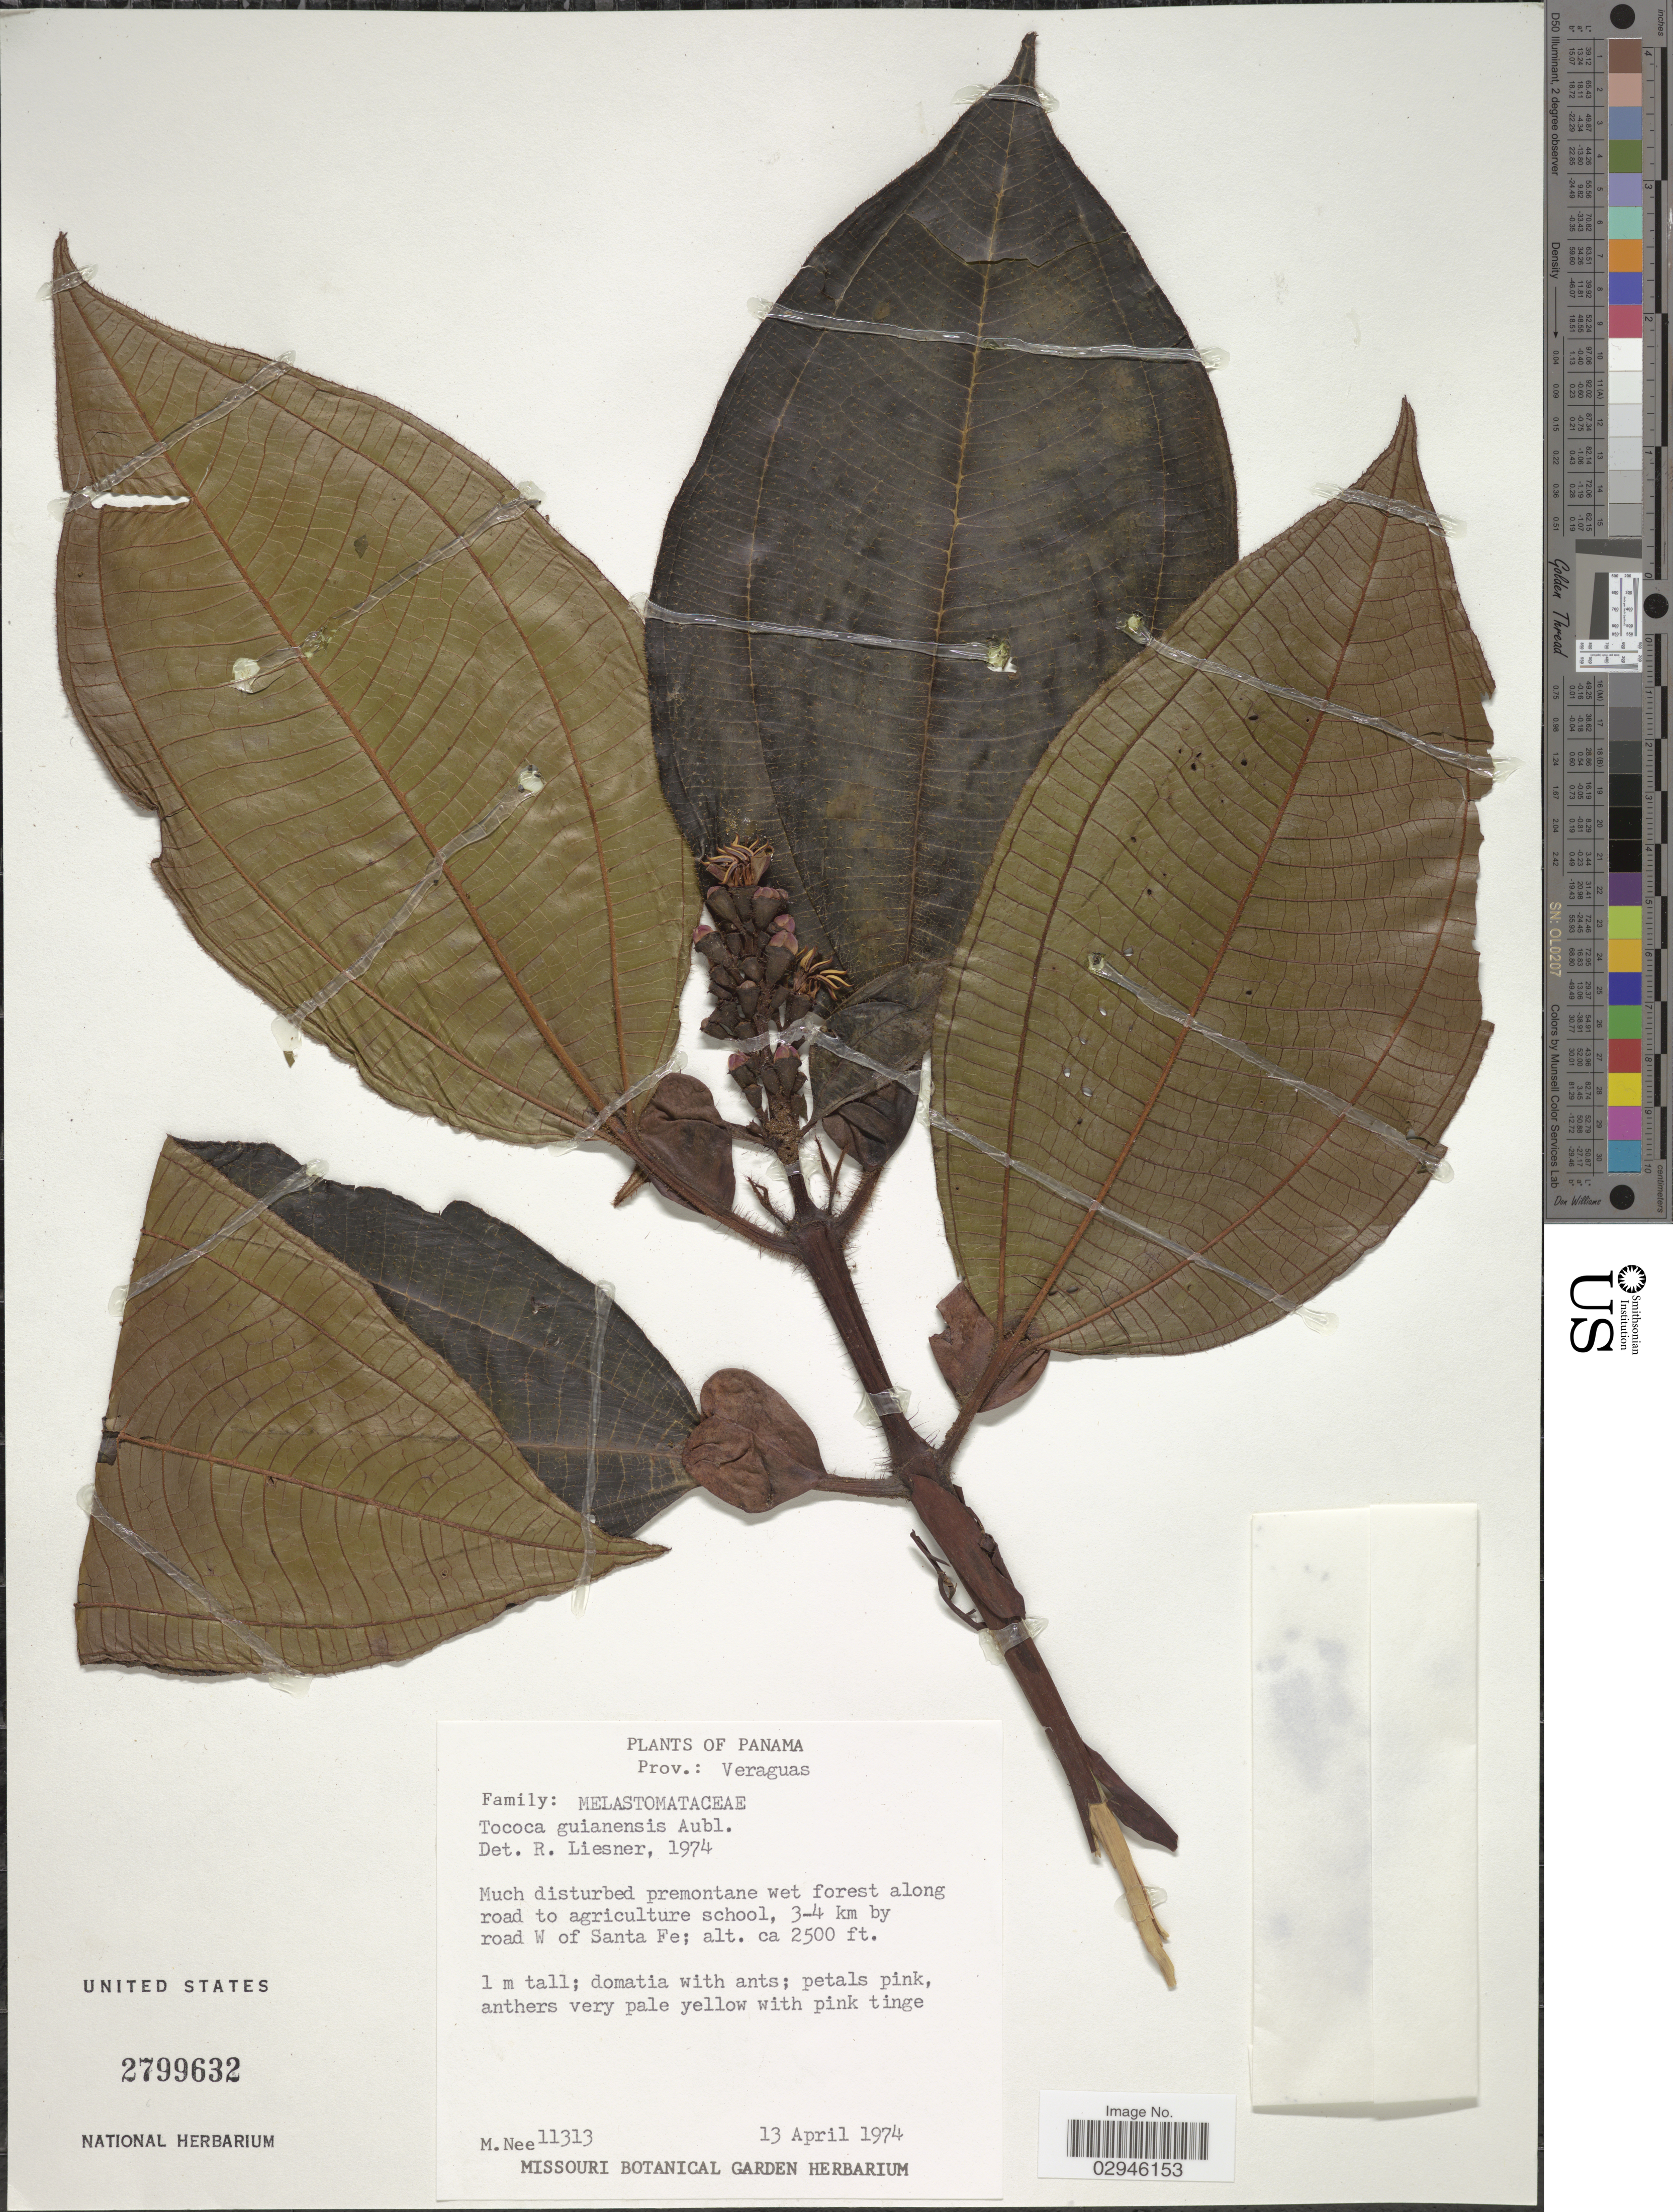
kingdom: Plantae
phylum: Tracheophyta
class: Magnoliopsida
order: Myrtales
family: Melastomataceae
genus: Tococa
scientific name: Tococa guianensis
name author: Aubl.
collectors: M. Nee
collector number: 11313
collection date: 1974-04-13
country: Panama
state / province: Veraguas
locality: Much disturbed premontane wet forest along road to agriculture school, 3-4 km by road W of Santa Fe.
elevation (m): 762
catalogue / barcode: US 2799632